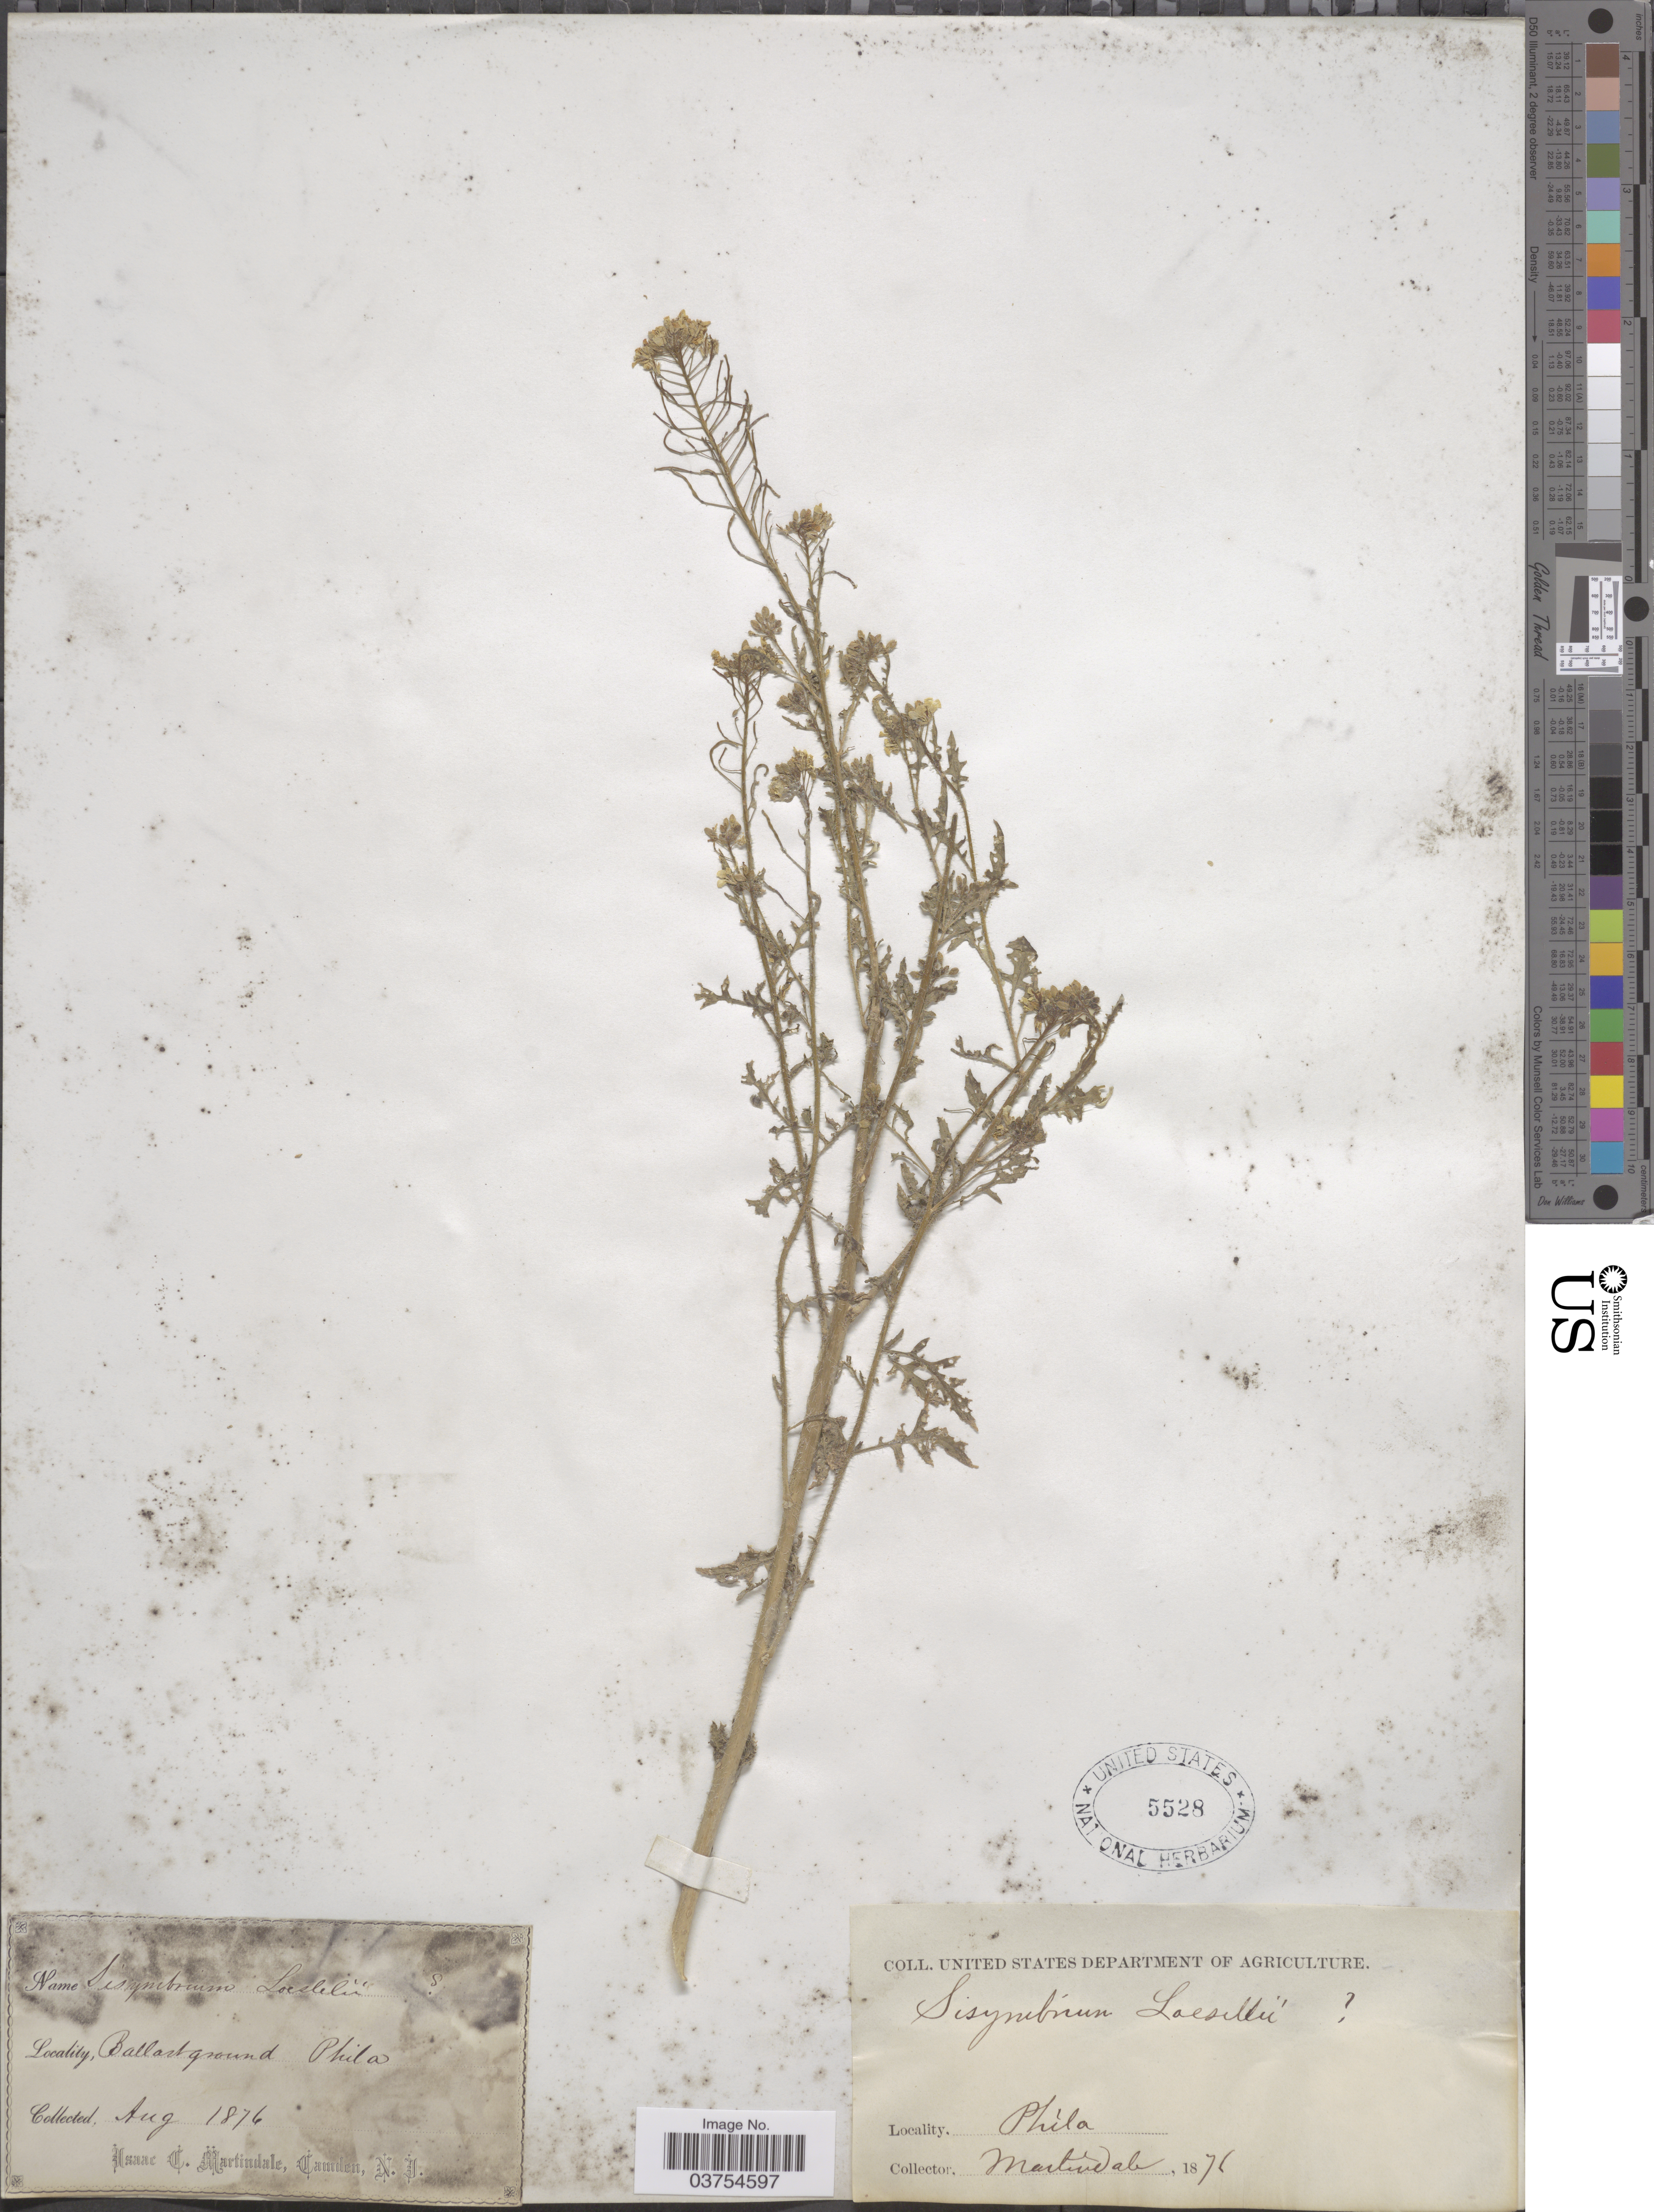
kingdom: Plantae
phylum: Tracheophyta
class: Magnoliopsida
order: Brassicales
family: Brassicaceae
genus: Descurainia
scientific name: Descurainia pinnata var. brachycarpa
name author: (Richardson) Fernald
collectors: I. C. Martindale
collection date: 1876-08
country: United States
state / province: New Jersey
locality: Ballast ground. Phila.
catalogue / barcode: US 5528